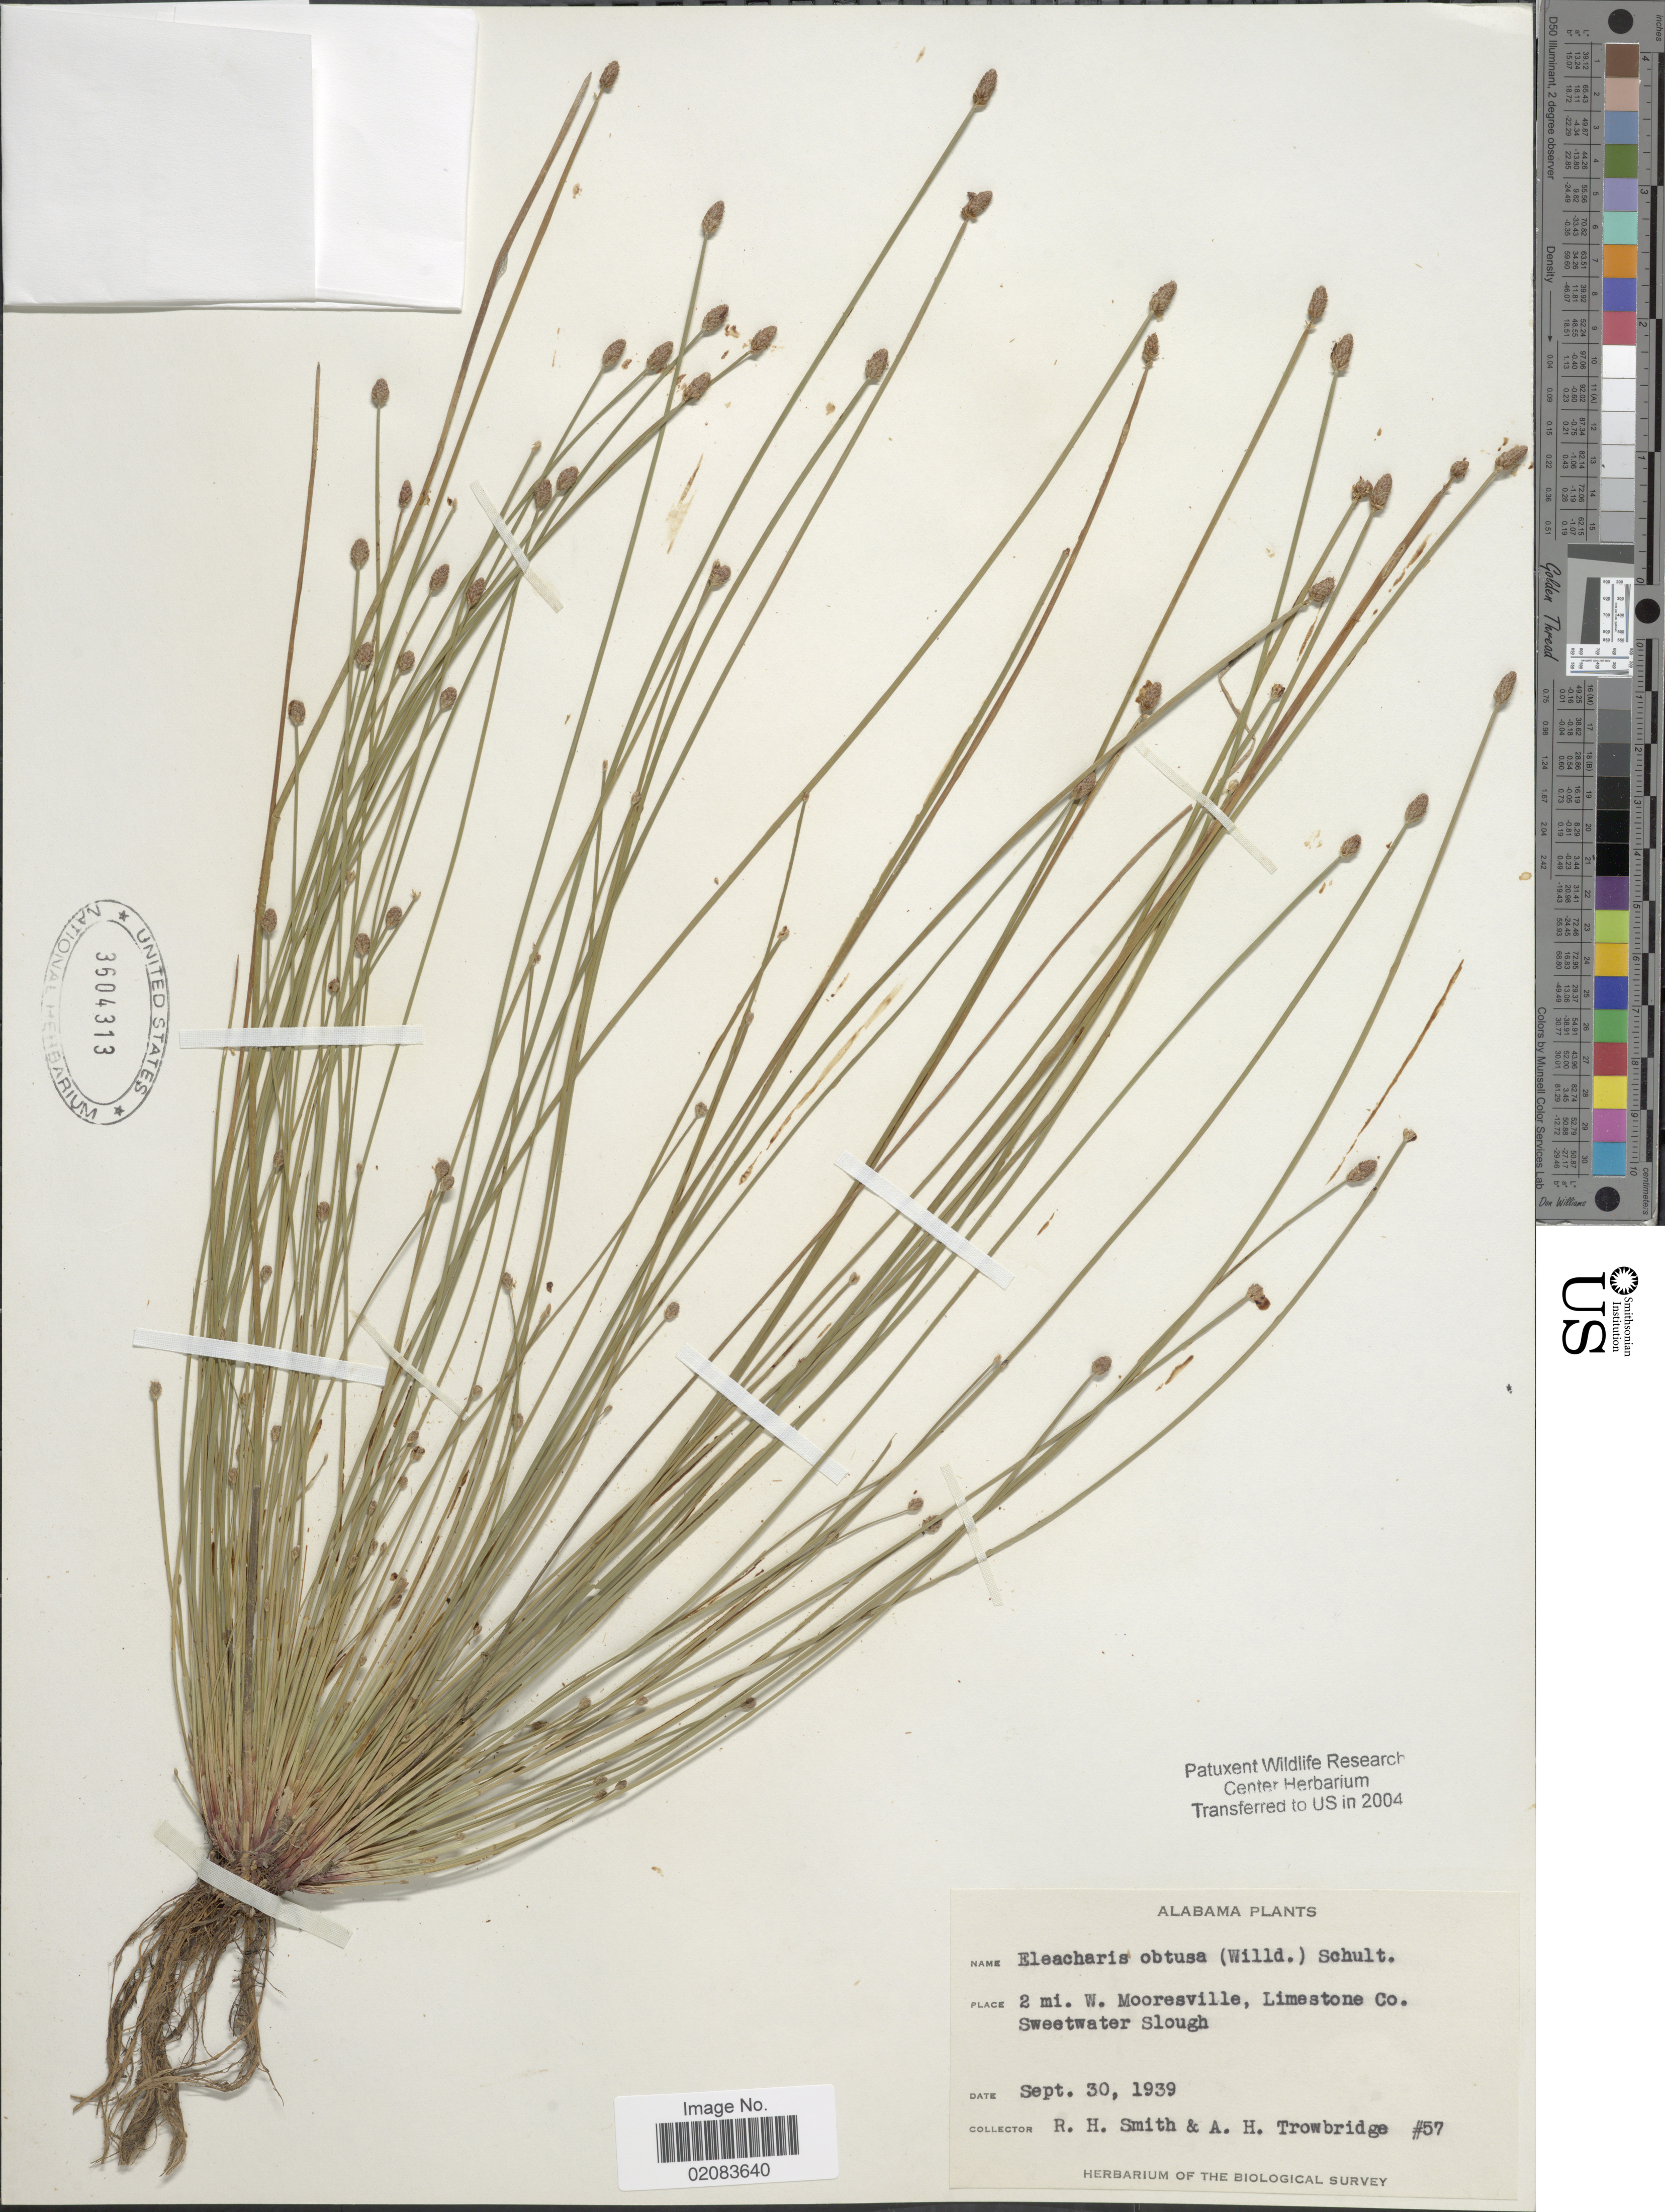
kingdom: Plantae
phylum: Tracheophyta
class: Liliopsida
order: Poales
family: Cyperaceae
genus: Eleocharis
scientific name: Eleocharis obtusa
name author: (Willd.) Schult.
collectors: R. H. Smith & A. H. Trowbridge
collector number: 57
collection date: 1939-09-30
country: United States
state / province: Alabama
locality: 2 mi. W. Mooresville, Limestone Co., Sweetwater Slough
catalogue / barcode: US 3604313